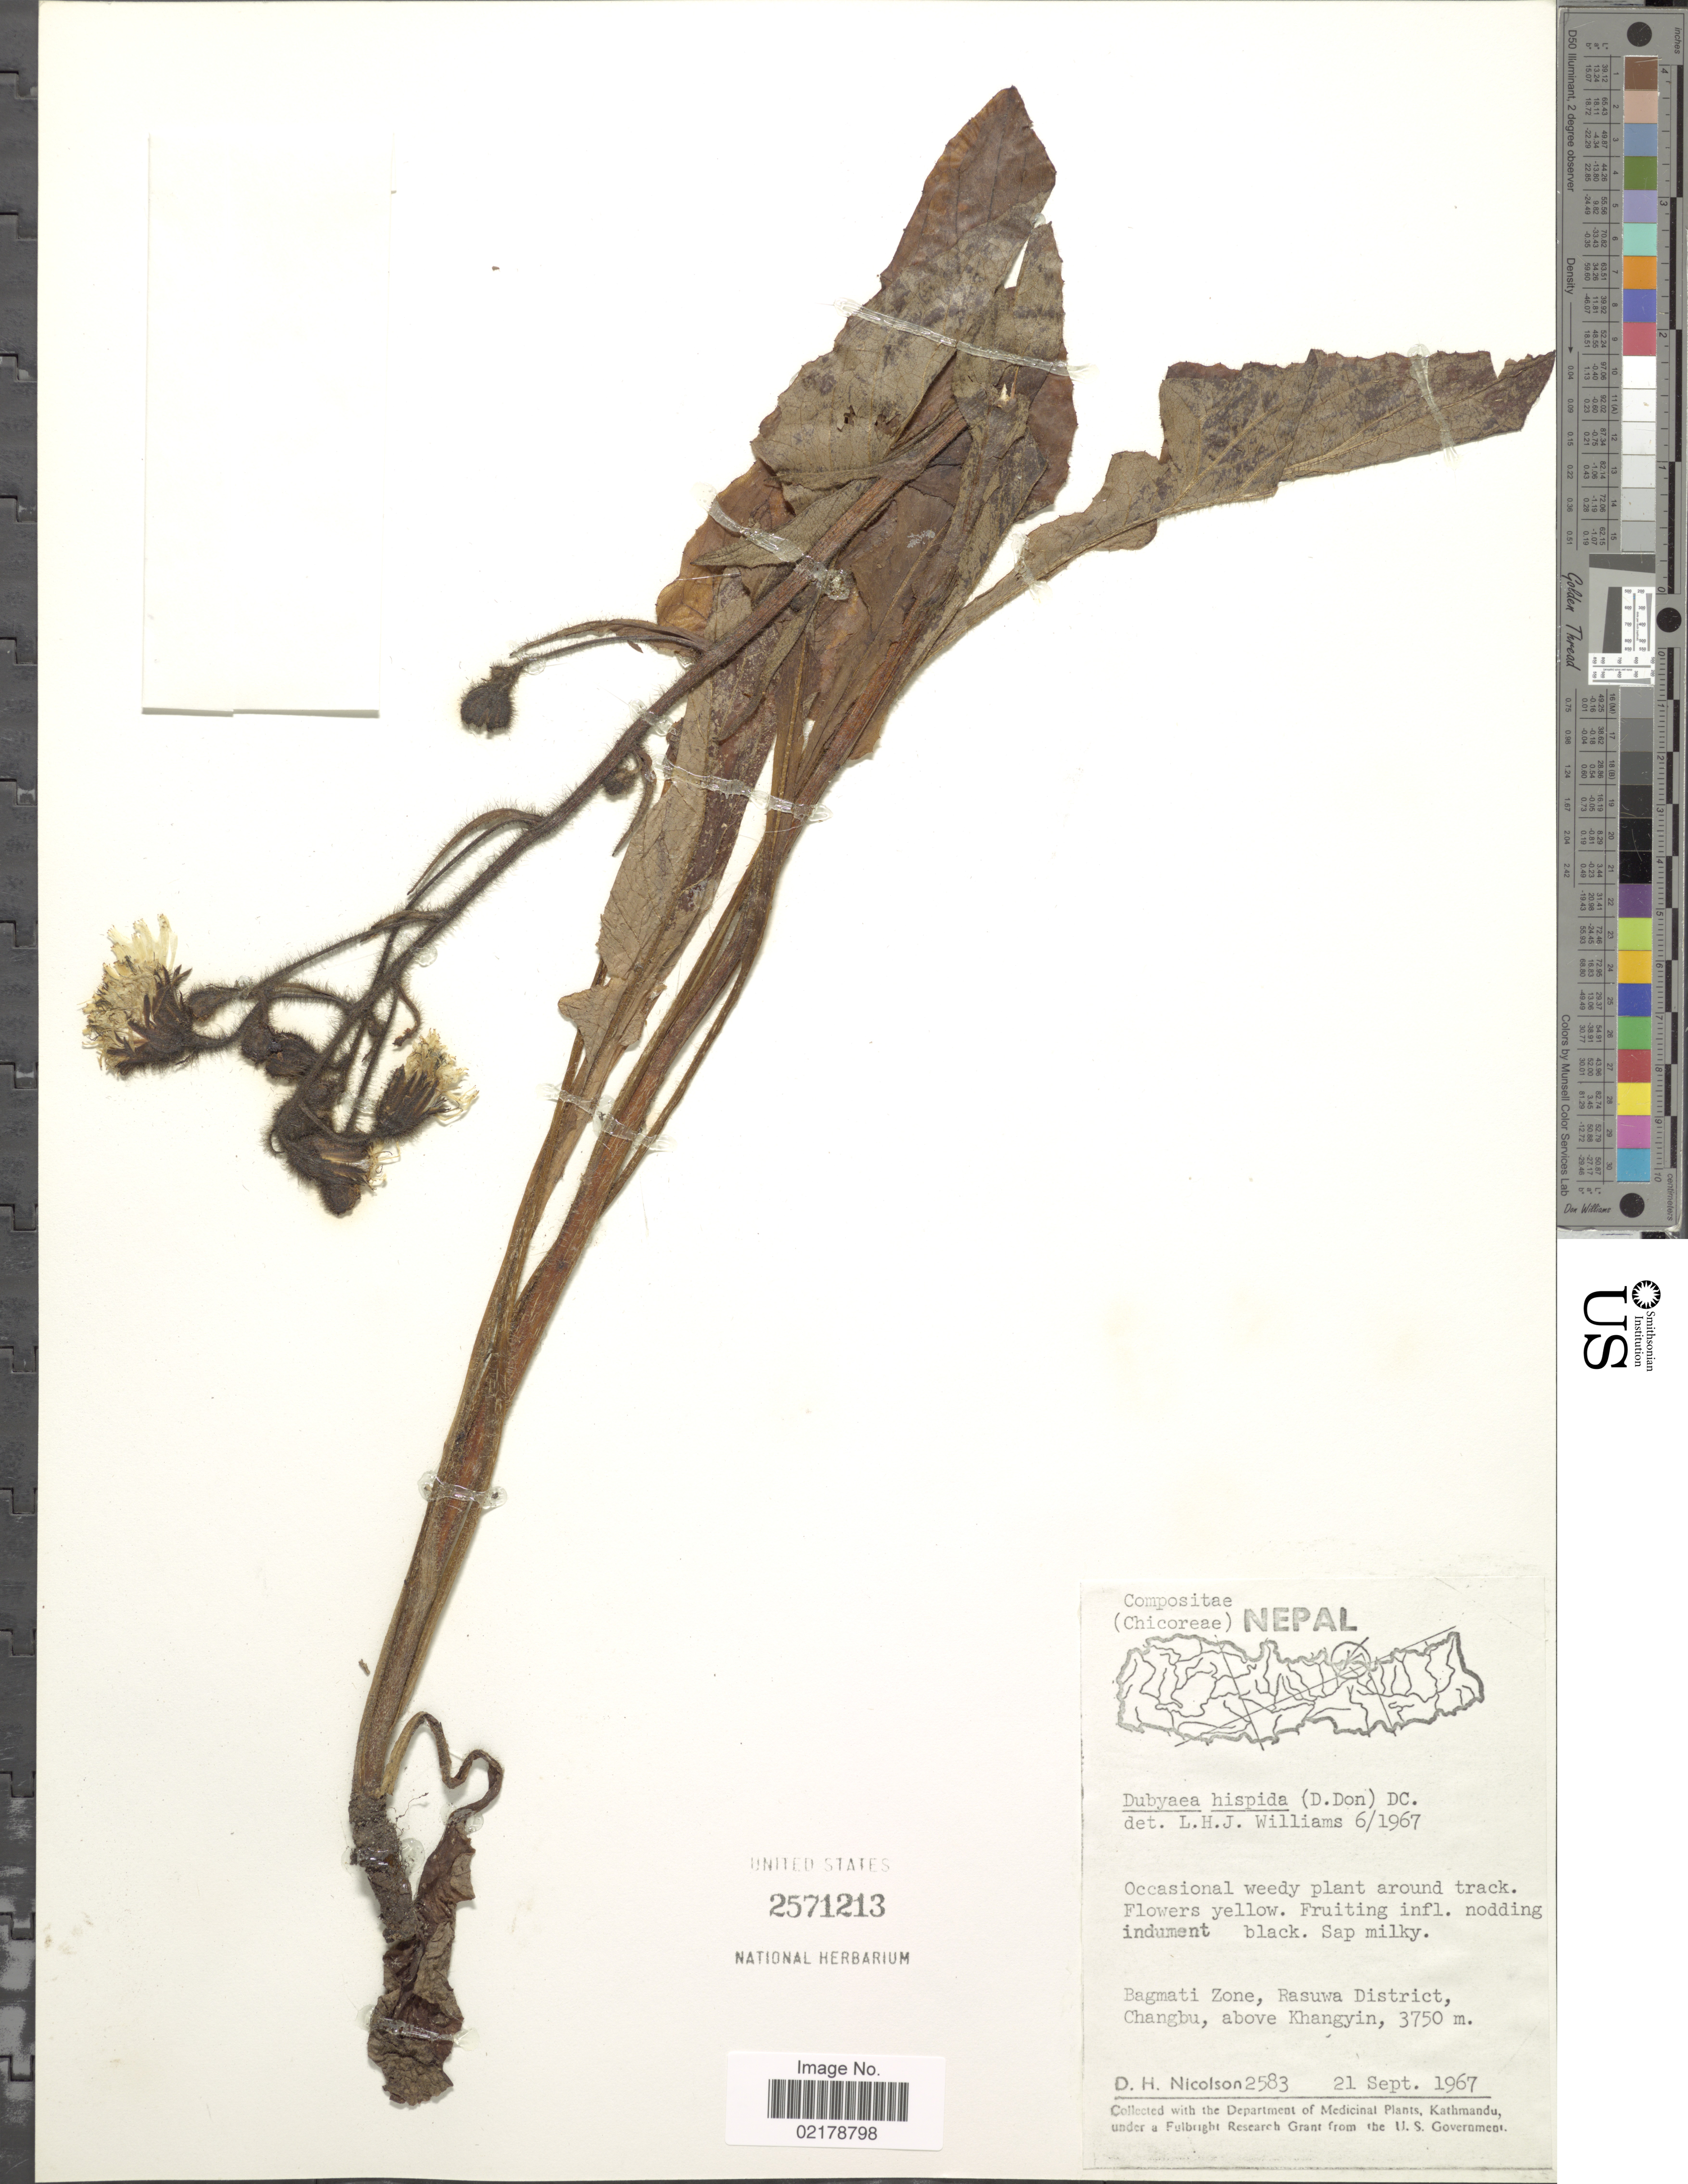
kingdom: Plantae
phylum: Tracheophyta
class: Magnoliopsida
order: Asterales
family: Asteraceae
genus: Dubyaea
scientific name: Dubyaea hispida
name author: (D. Don) DC.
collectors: D. H. Nicolson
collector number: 2583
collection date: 1967-09-21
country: Nepal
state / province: Bagmati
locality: Bagmati Zone, Rasuwa District, Changbu, above Khangyin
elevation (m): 3750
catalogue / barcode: US 2571213